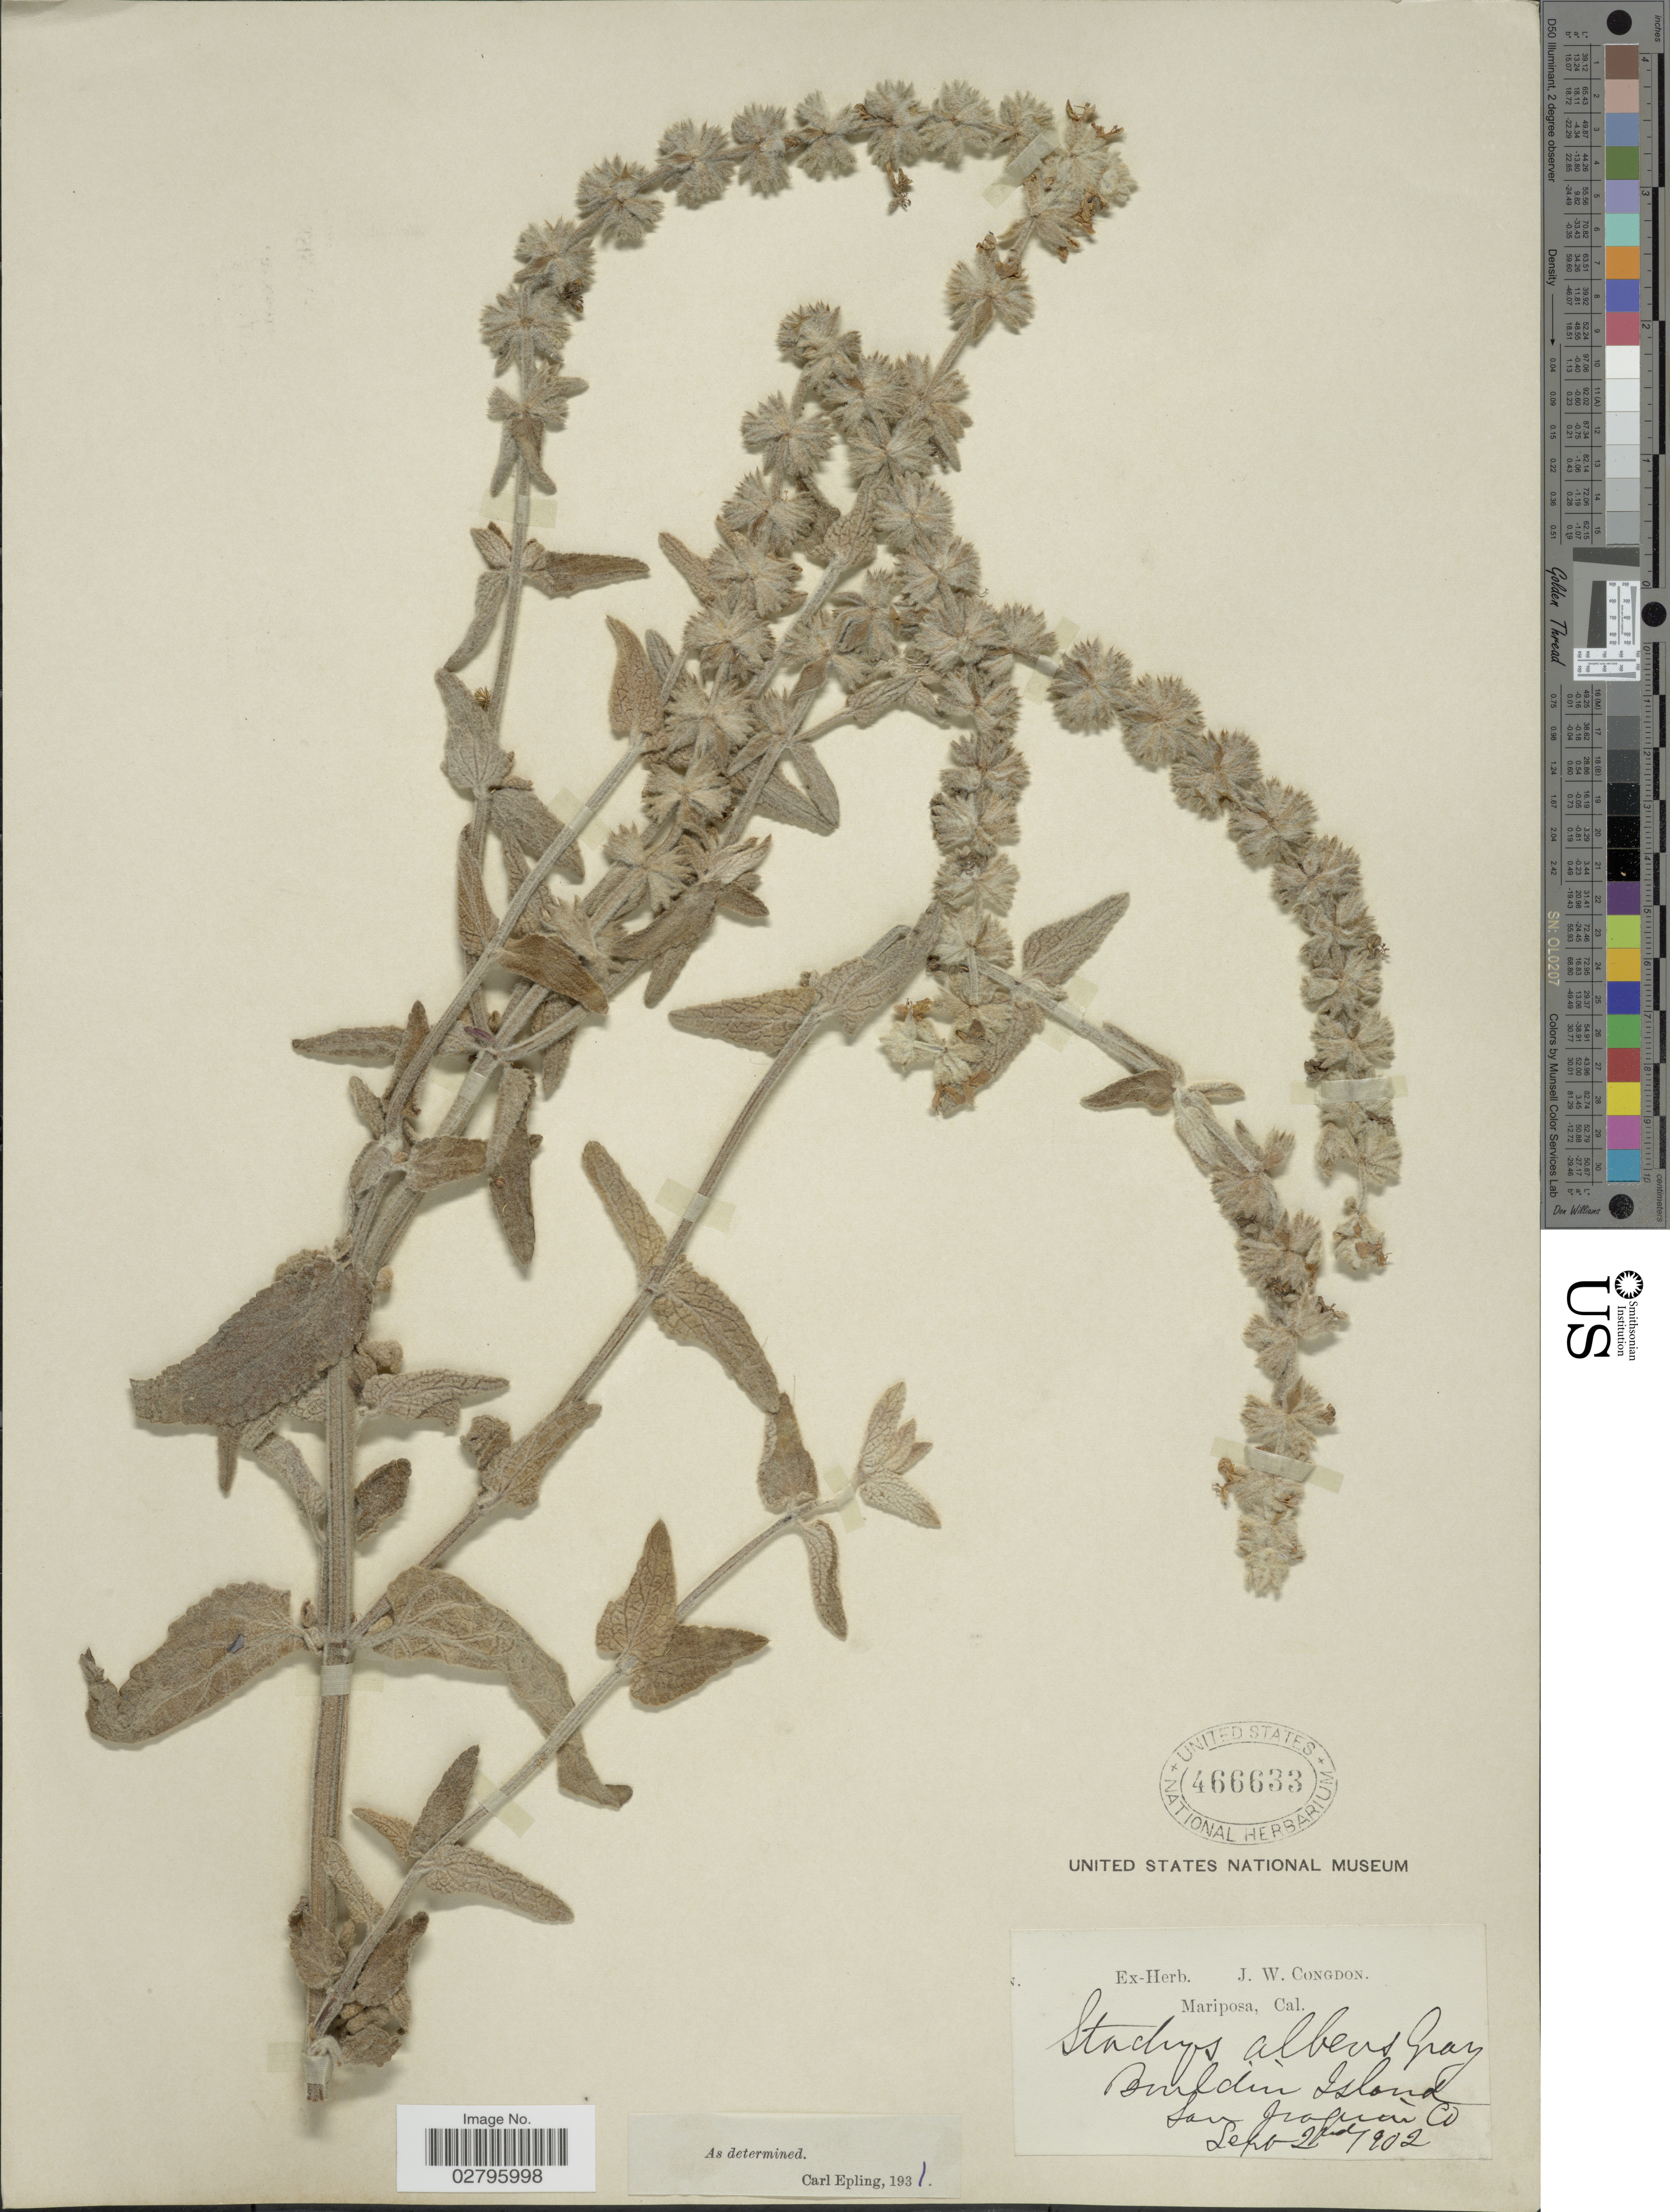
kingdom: Plantae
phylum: Tracheophyta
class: Magnoliopsida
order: Lamiales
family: Lamiaceae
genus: Stachys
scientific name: Stachys albens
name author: A. Gray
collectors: ex herb. J. W. Congdon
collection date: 1902-09-02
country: United States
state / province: California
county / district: San Joaquin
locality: Mariposa, Cal. Bouldin Island, San Joaquin Co.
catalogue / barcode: US 466633